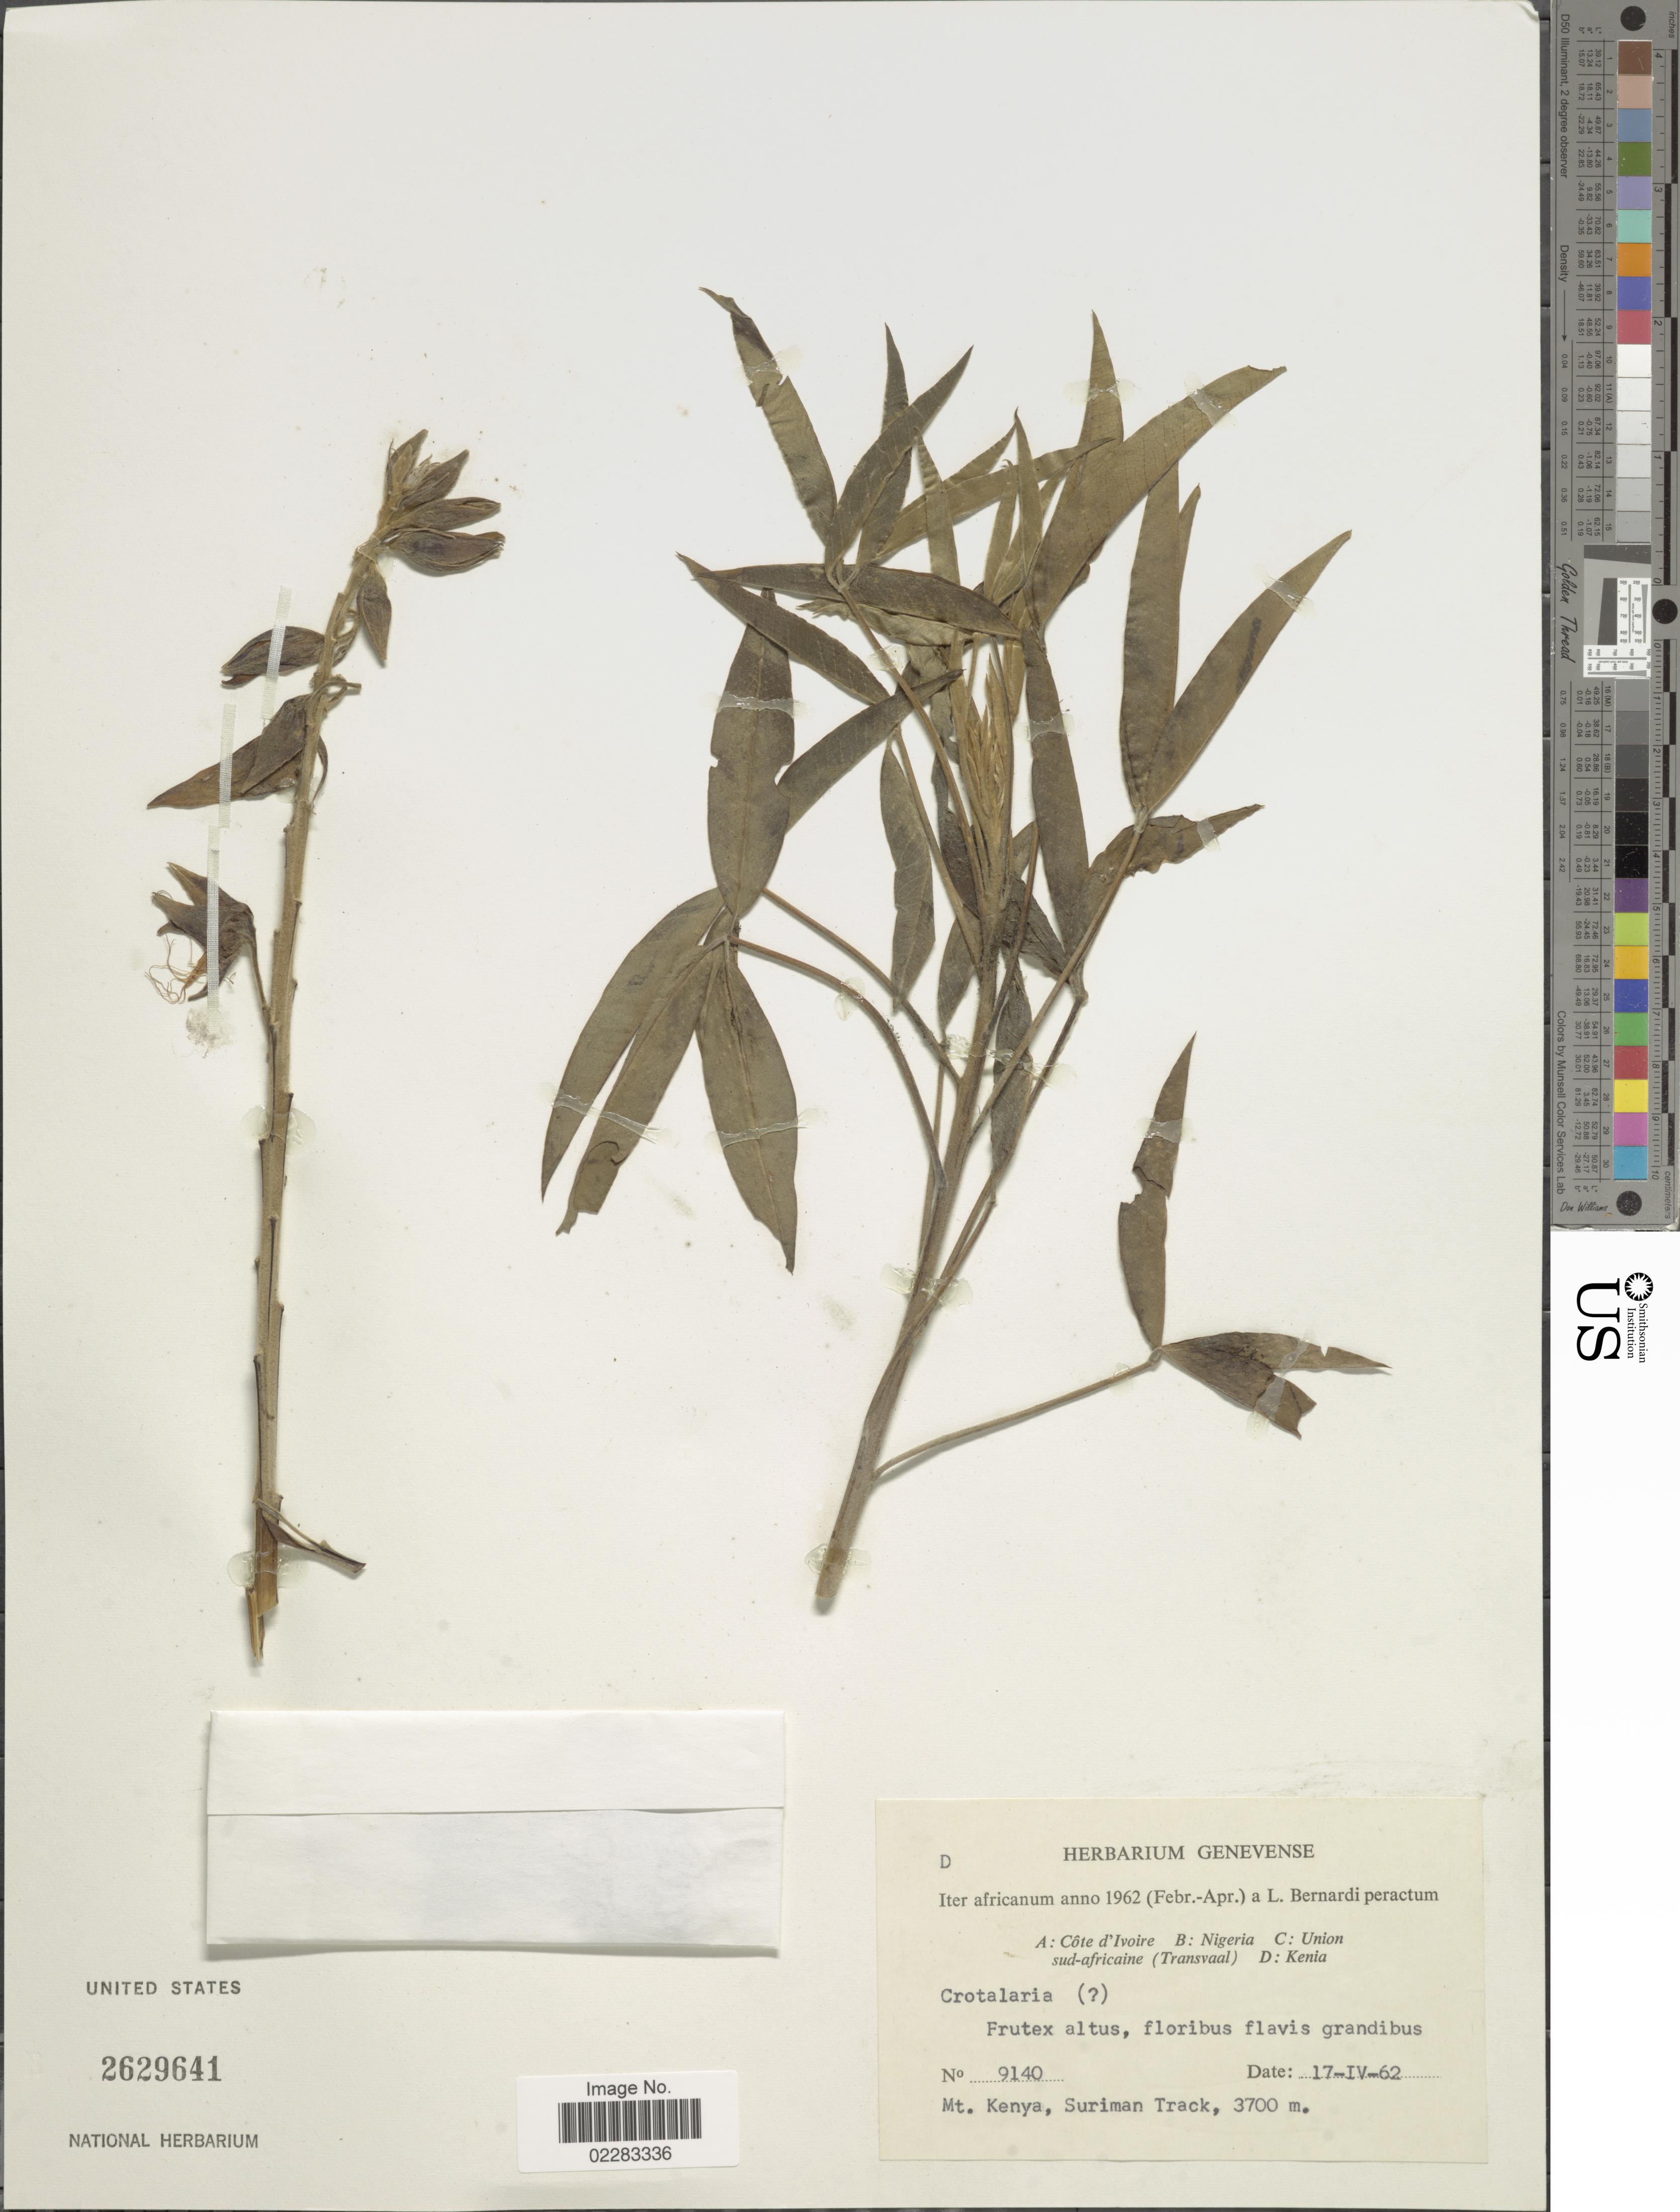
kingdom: Plantae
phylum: Tracheophyta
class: Magnoliopsida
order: Fabales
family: Fabaceae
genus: Crotalaria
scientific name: Crotalaria sp.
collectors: L. Bernardi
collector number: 9140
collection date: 1962-04-17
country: Kenya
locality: Kenia, Mt Kenya, Suriman Track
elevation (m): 3700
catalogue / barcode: US 2629641